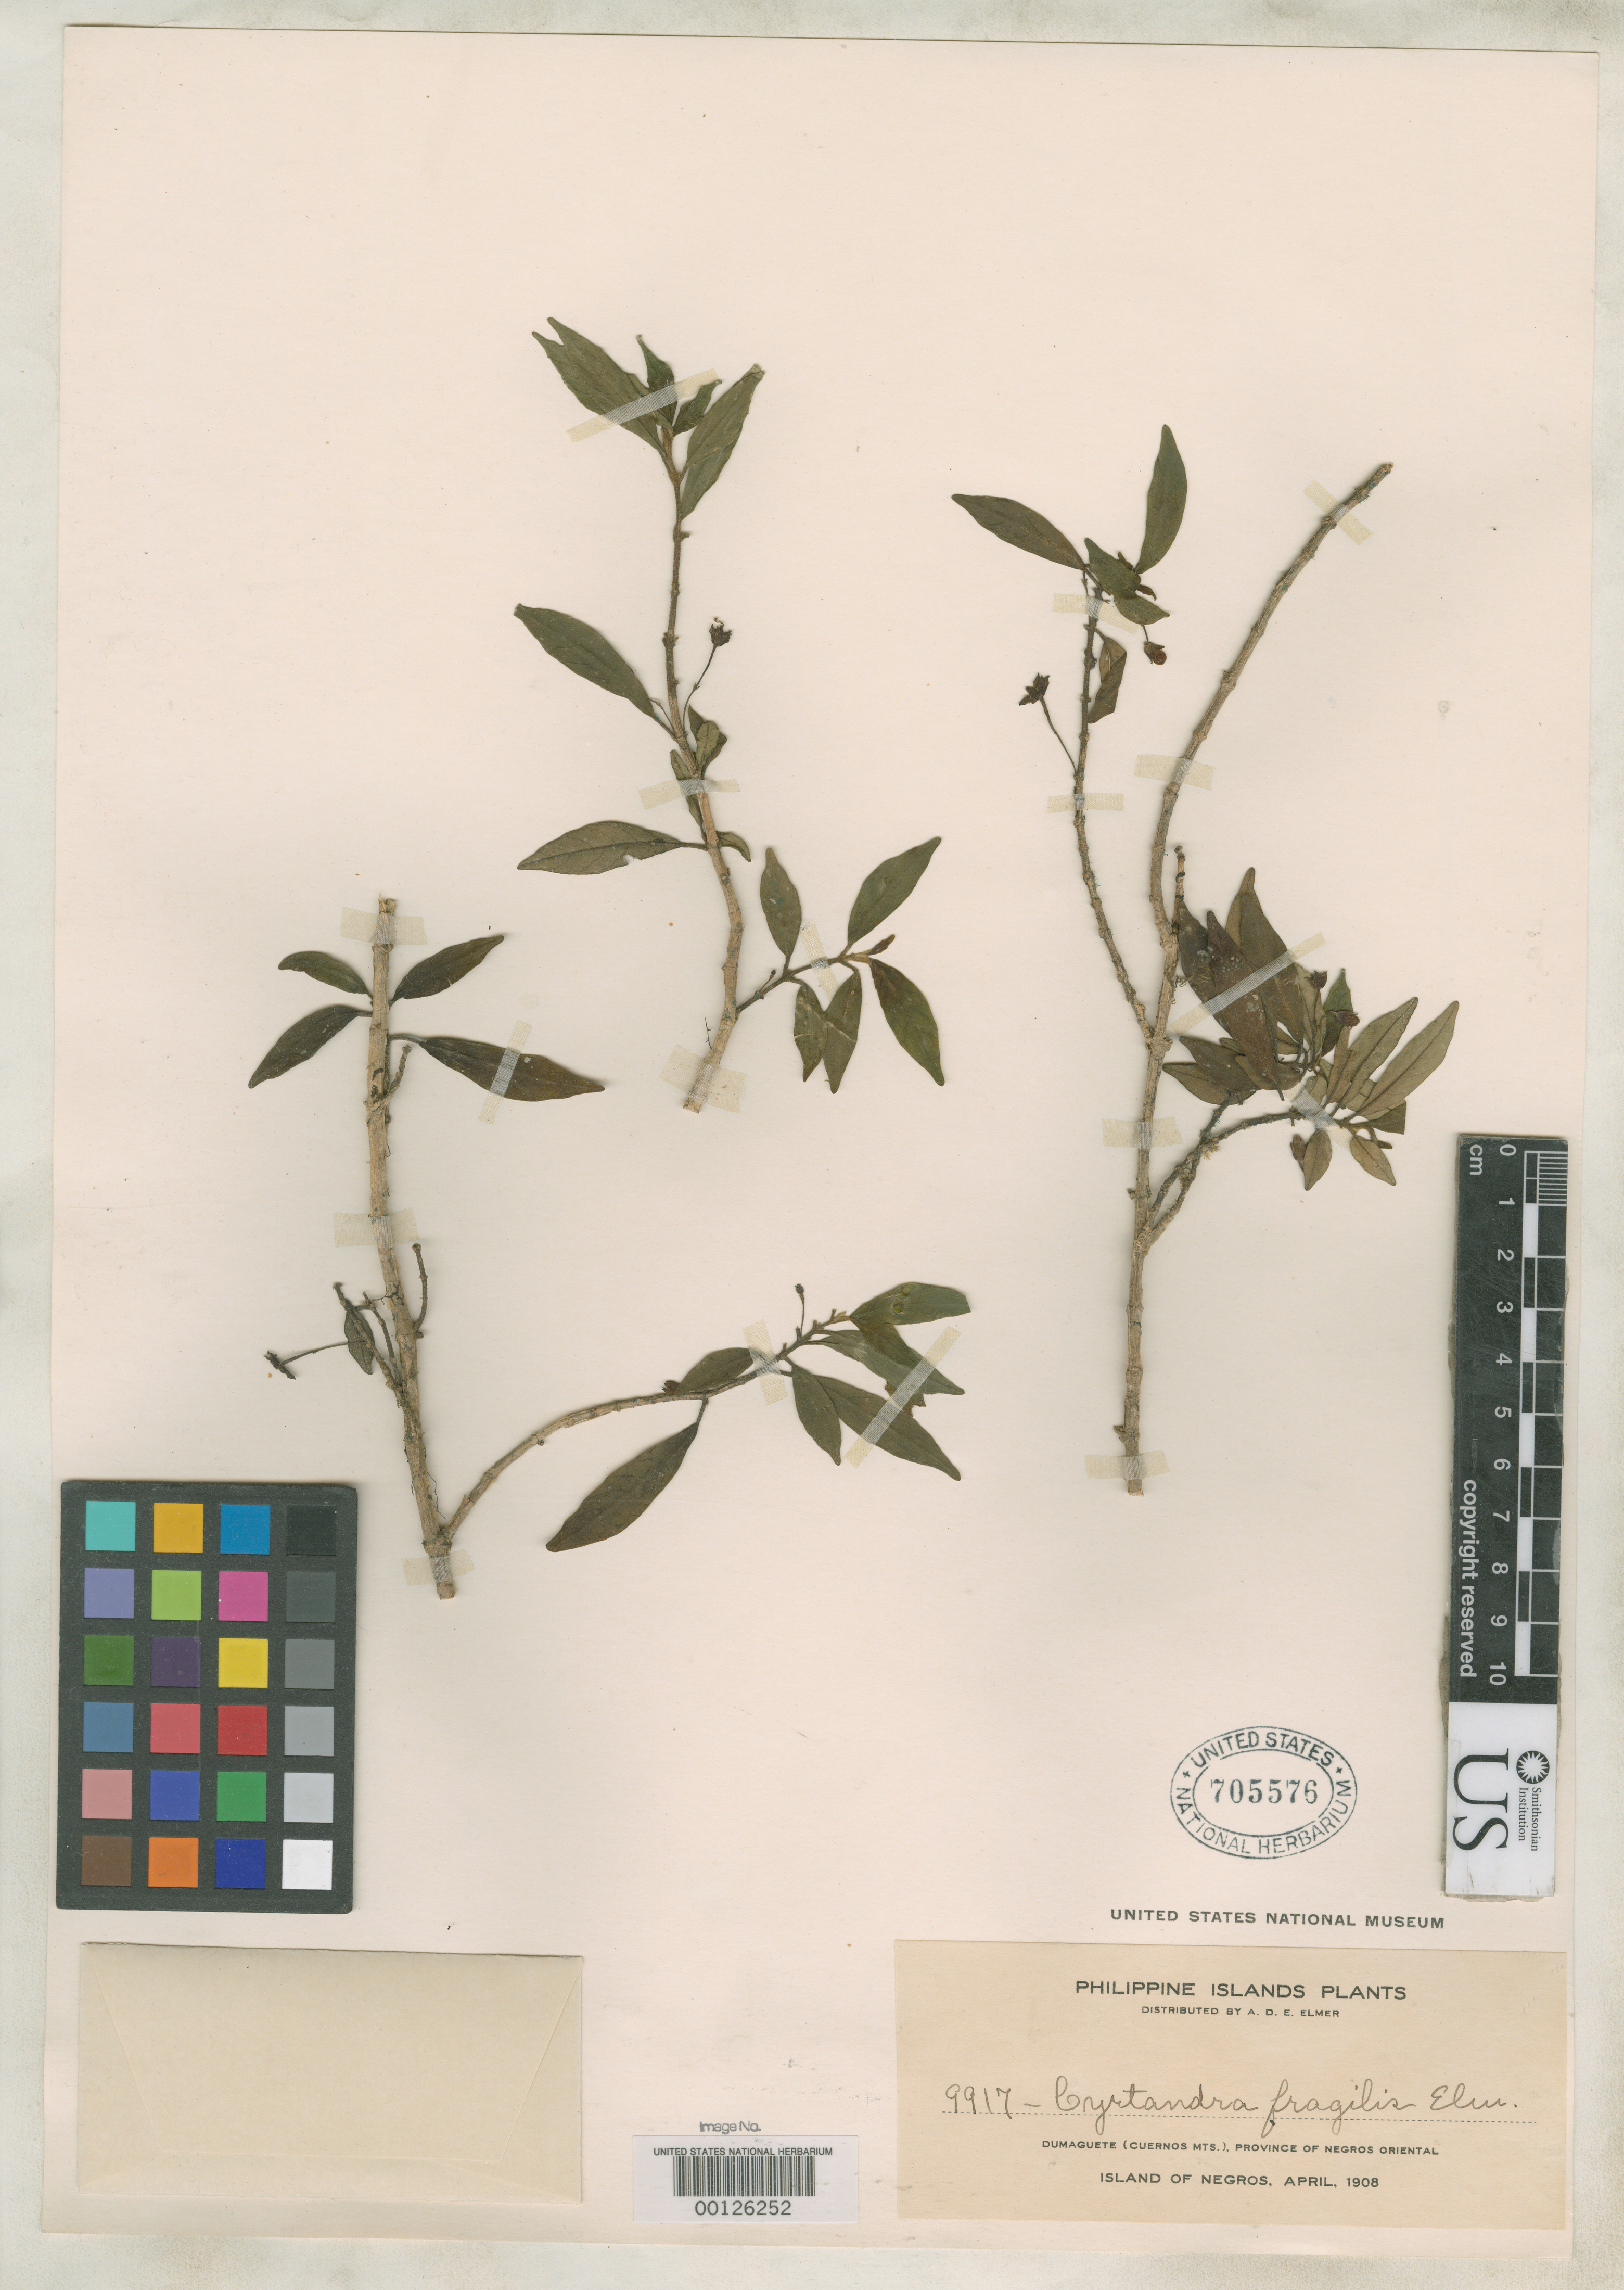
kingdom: Plantae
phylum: Tracheophyta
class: Magnoliopsida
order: Lamiales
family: Gesneriaceae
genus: Cyrtandra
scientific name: Cyrtandra fragilis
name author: Elmer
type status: Isolectotype; Type Collection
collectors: A. D. E. Elmer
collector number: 9917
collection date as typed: Apr 1908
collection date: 1908-04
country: Philippines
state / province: Central Visayas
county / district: Negros Oriental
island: Negros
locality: Dumaguete (Cuernos Mts.).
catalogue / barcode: US 705576